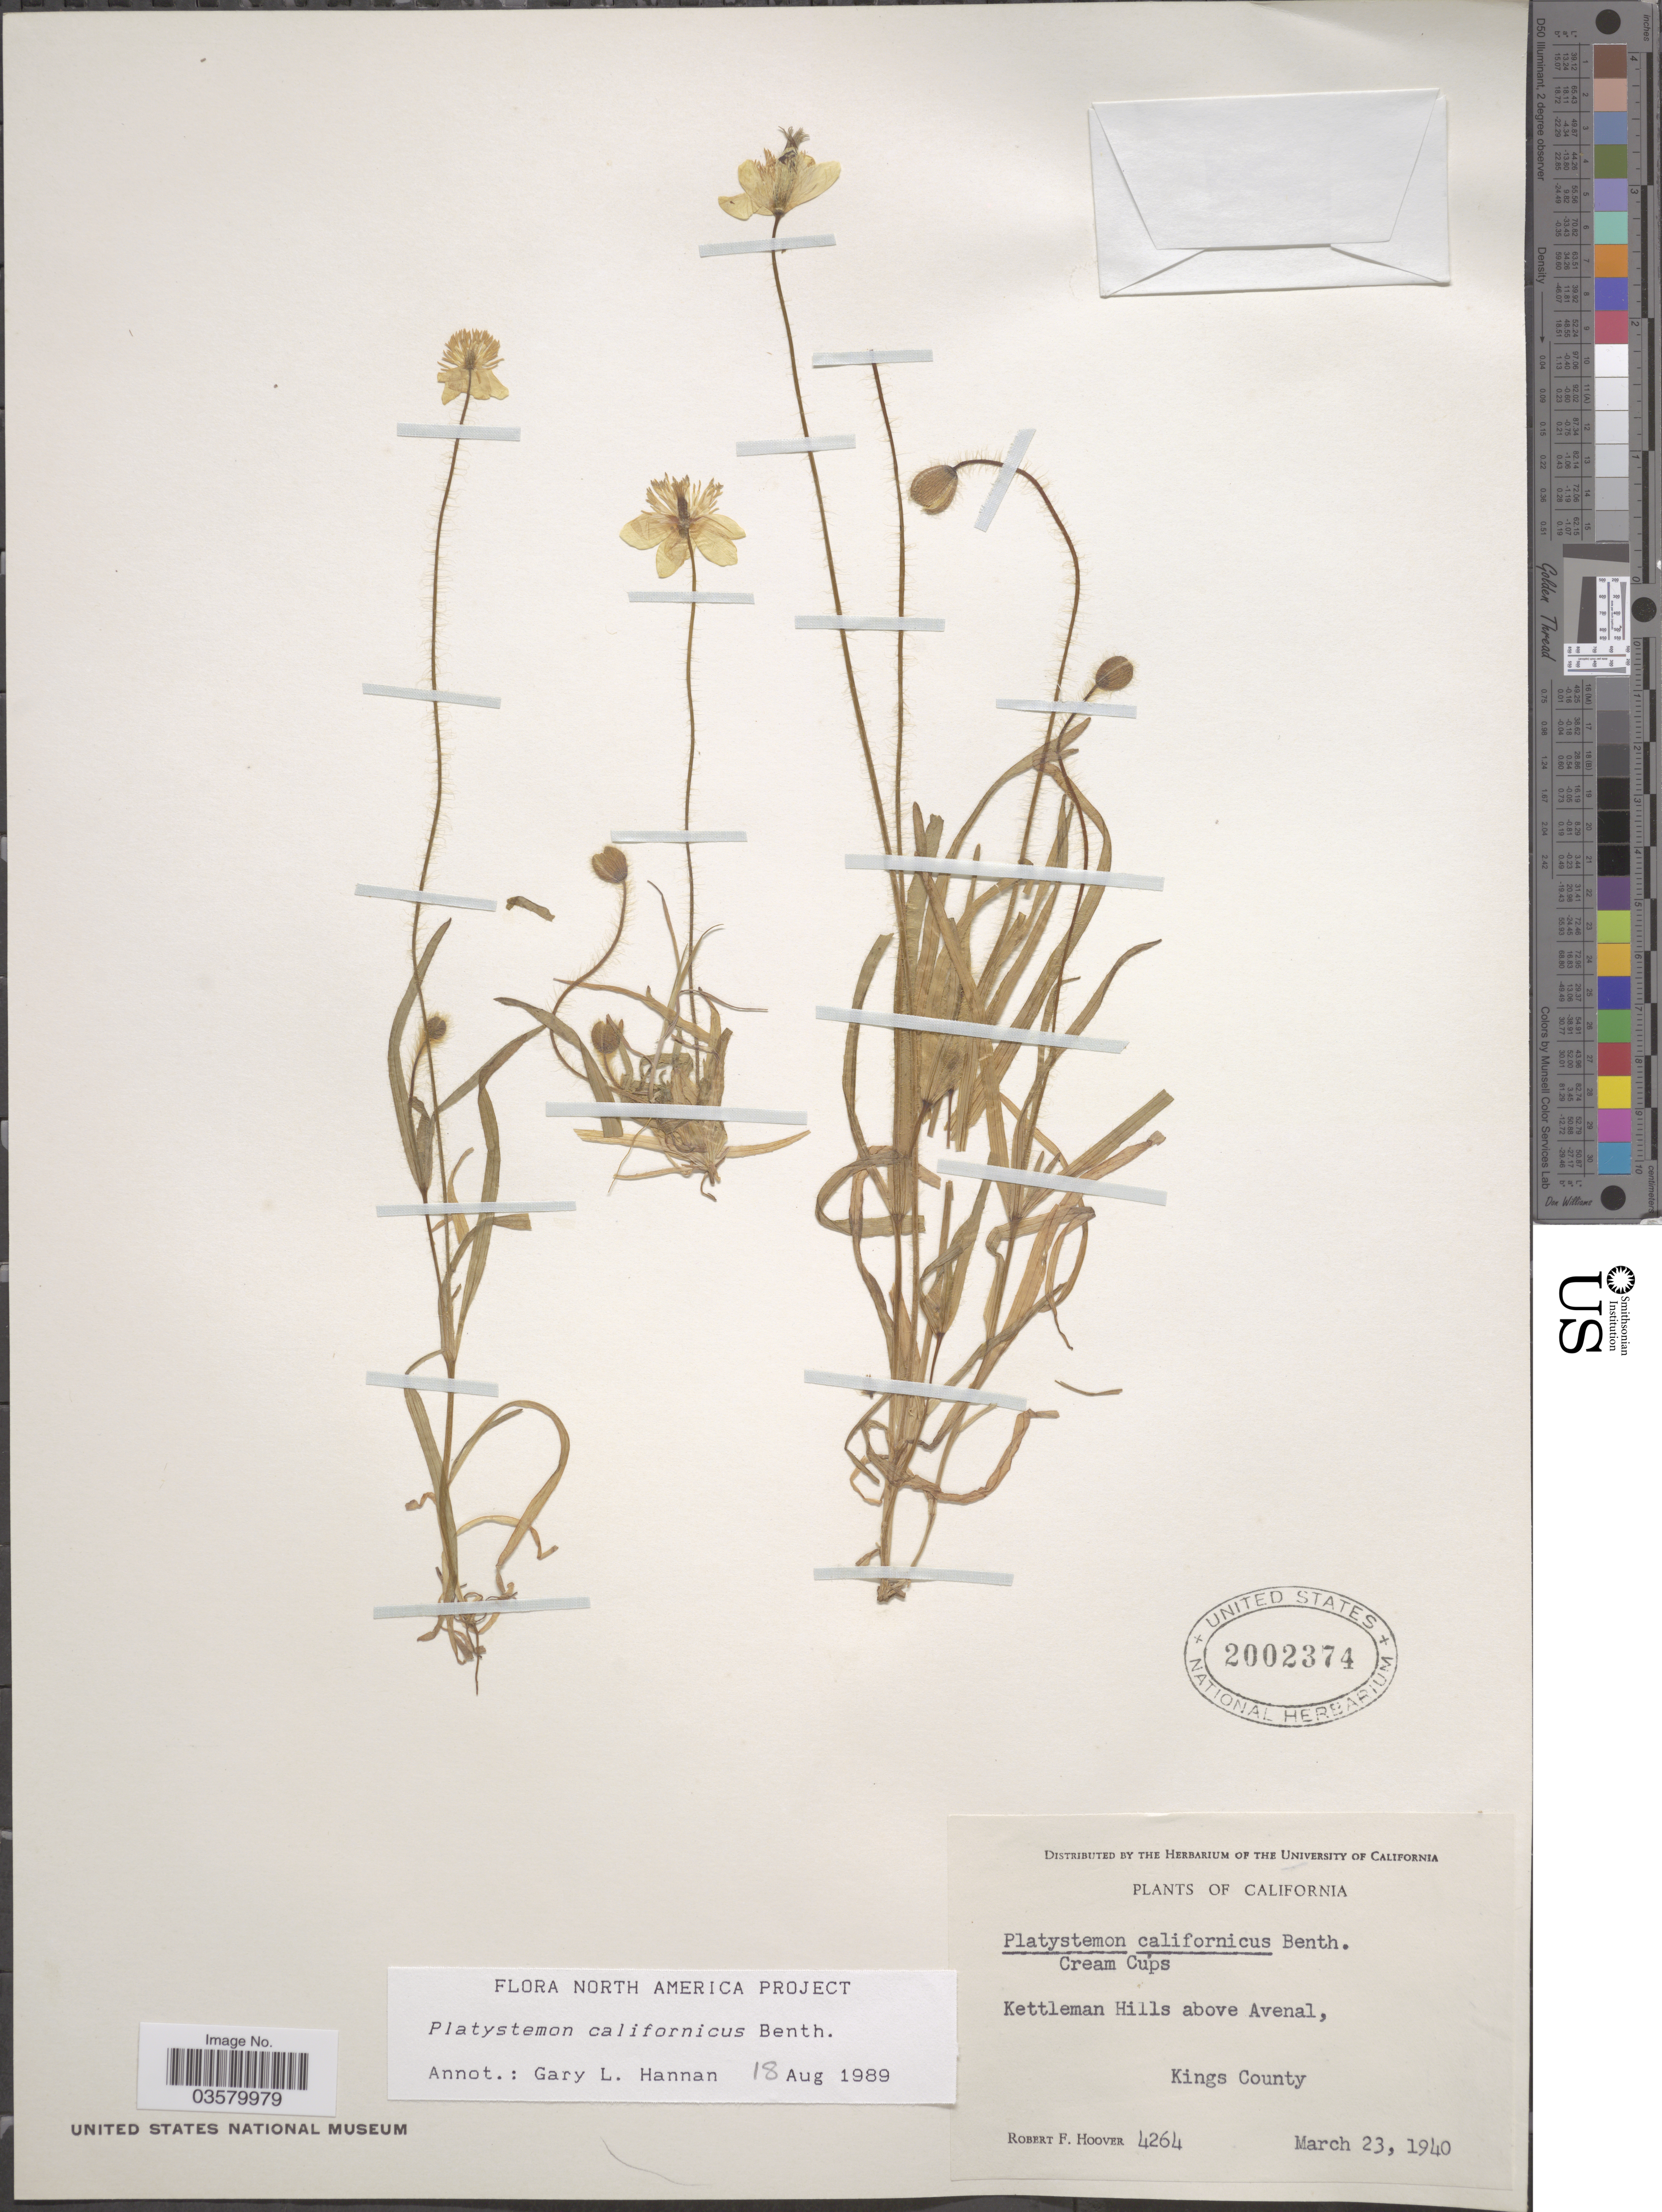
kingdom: Plantae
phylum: Tracheophyta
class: Magnoliopsida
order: Ranunculales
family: Papaveraceae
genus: Platystemon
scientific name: Platystemon californicus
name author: Benth.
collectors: R. F. Hoover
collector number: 4264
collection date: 1940-03-23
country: United States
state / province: California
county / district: Kings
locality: Kettleman Hills above Avenal, Kings County.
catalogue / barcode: US 2002374